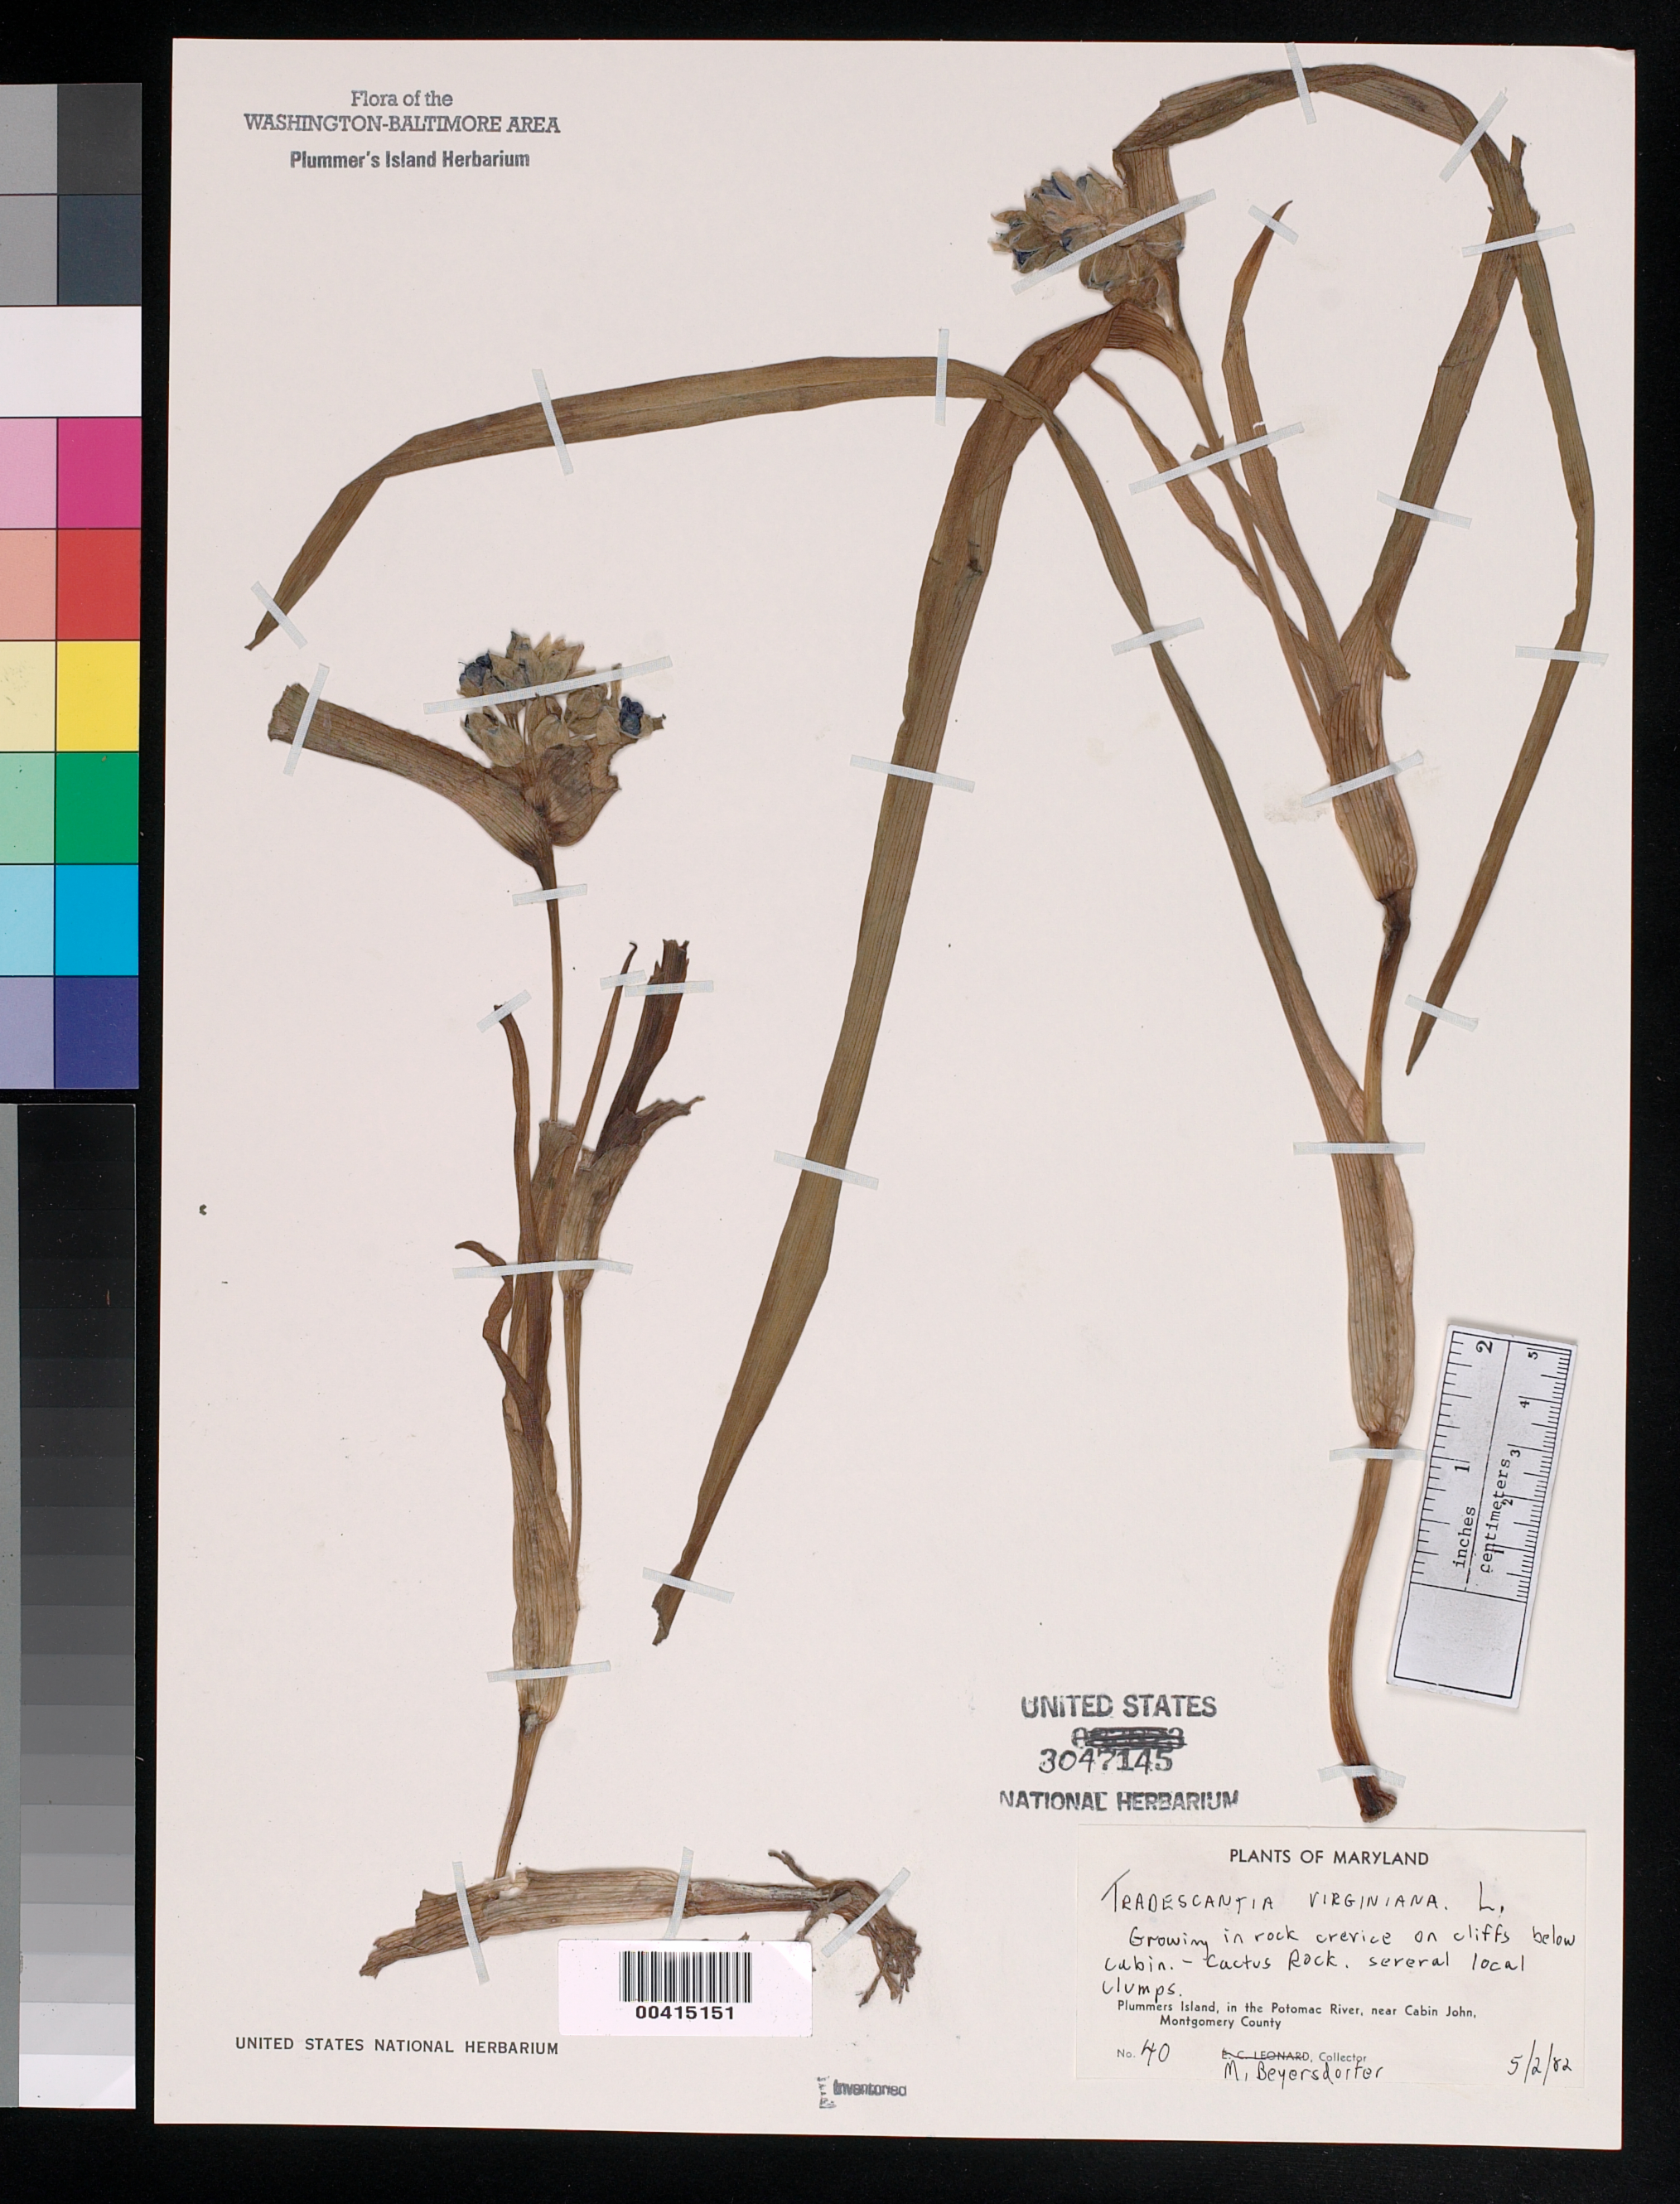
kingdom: Plantae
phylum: Tracheophyta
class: Liliopsida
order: Commelinales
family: Commelinaceae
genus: Tradescantia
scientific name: Tradescantia virginiana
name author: L.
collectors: M. Beyersdorfer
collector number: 40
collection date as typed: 02 May 1982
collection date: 1982-05-02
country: United States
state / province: Maryland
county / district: Montgomery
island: Plummers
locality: Plummer's Island; cliffs below cabin, Cactus Rock C. & O. Canal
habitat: Rock crevice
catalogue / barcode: US 3047145